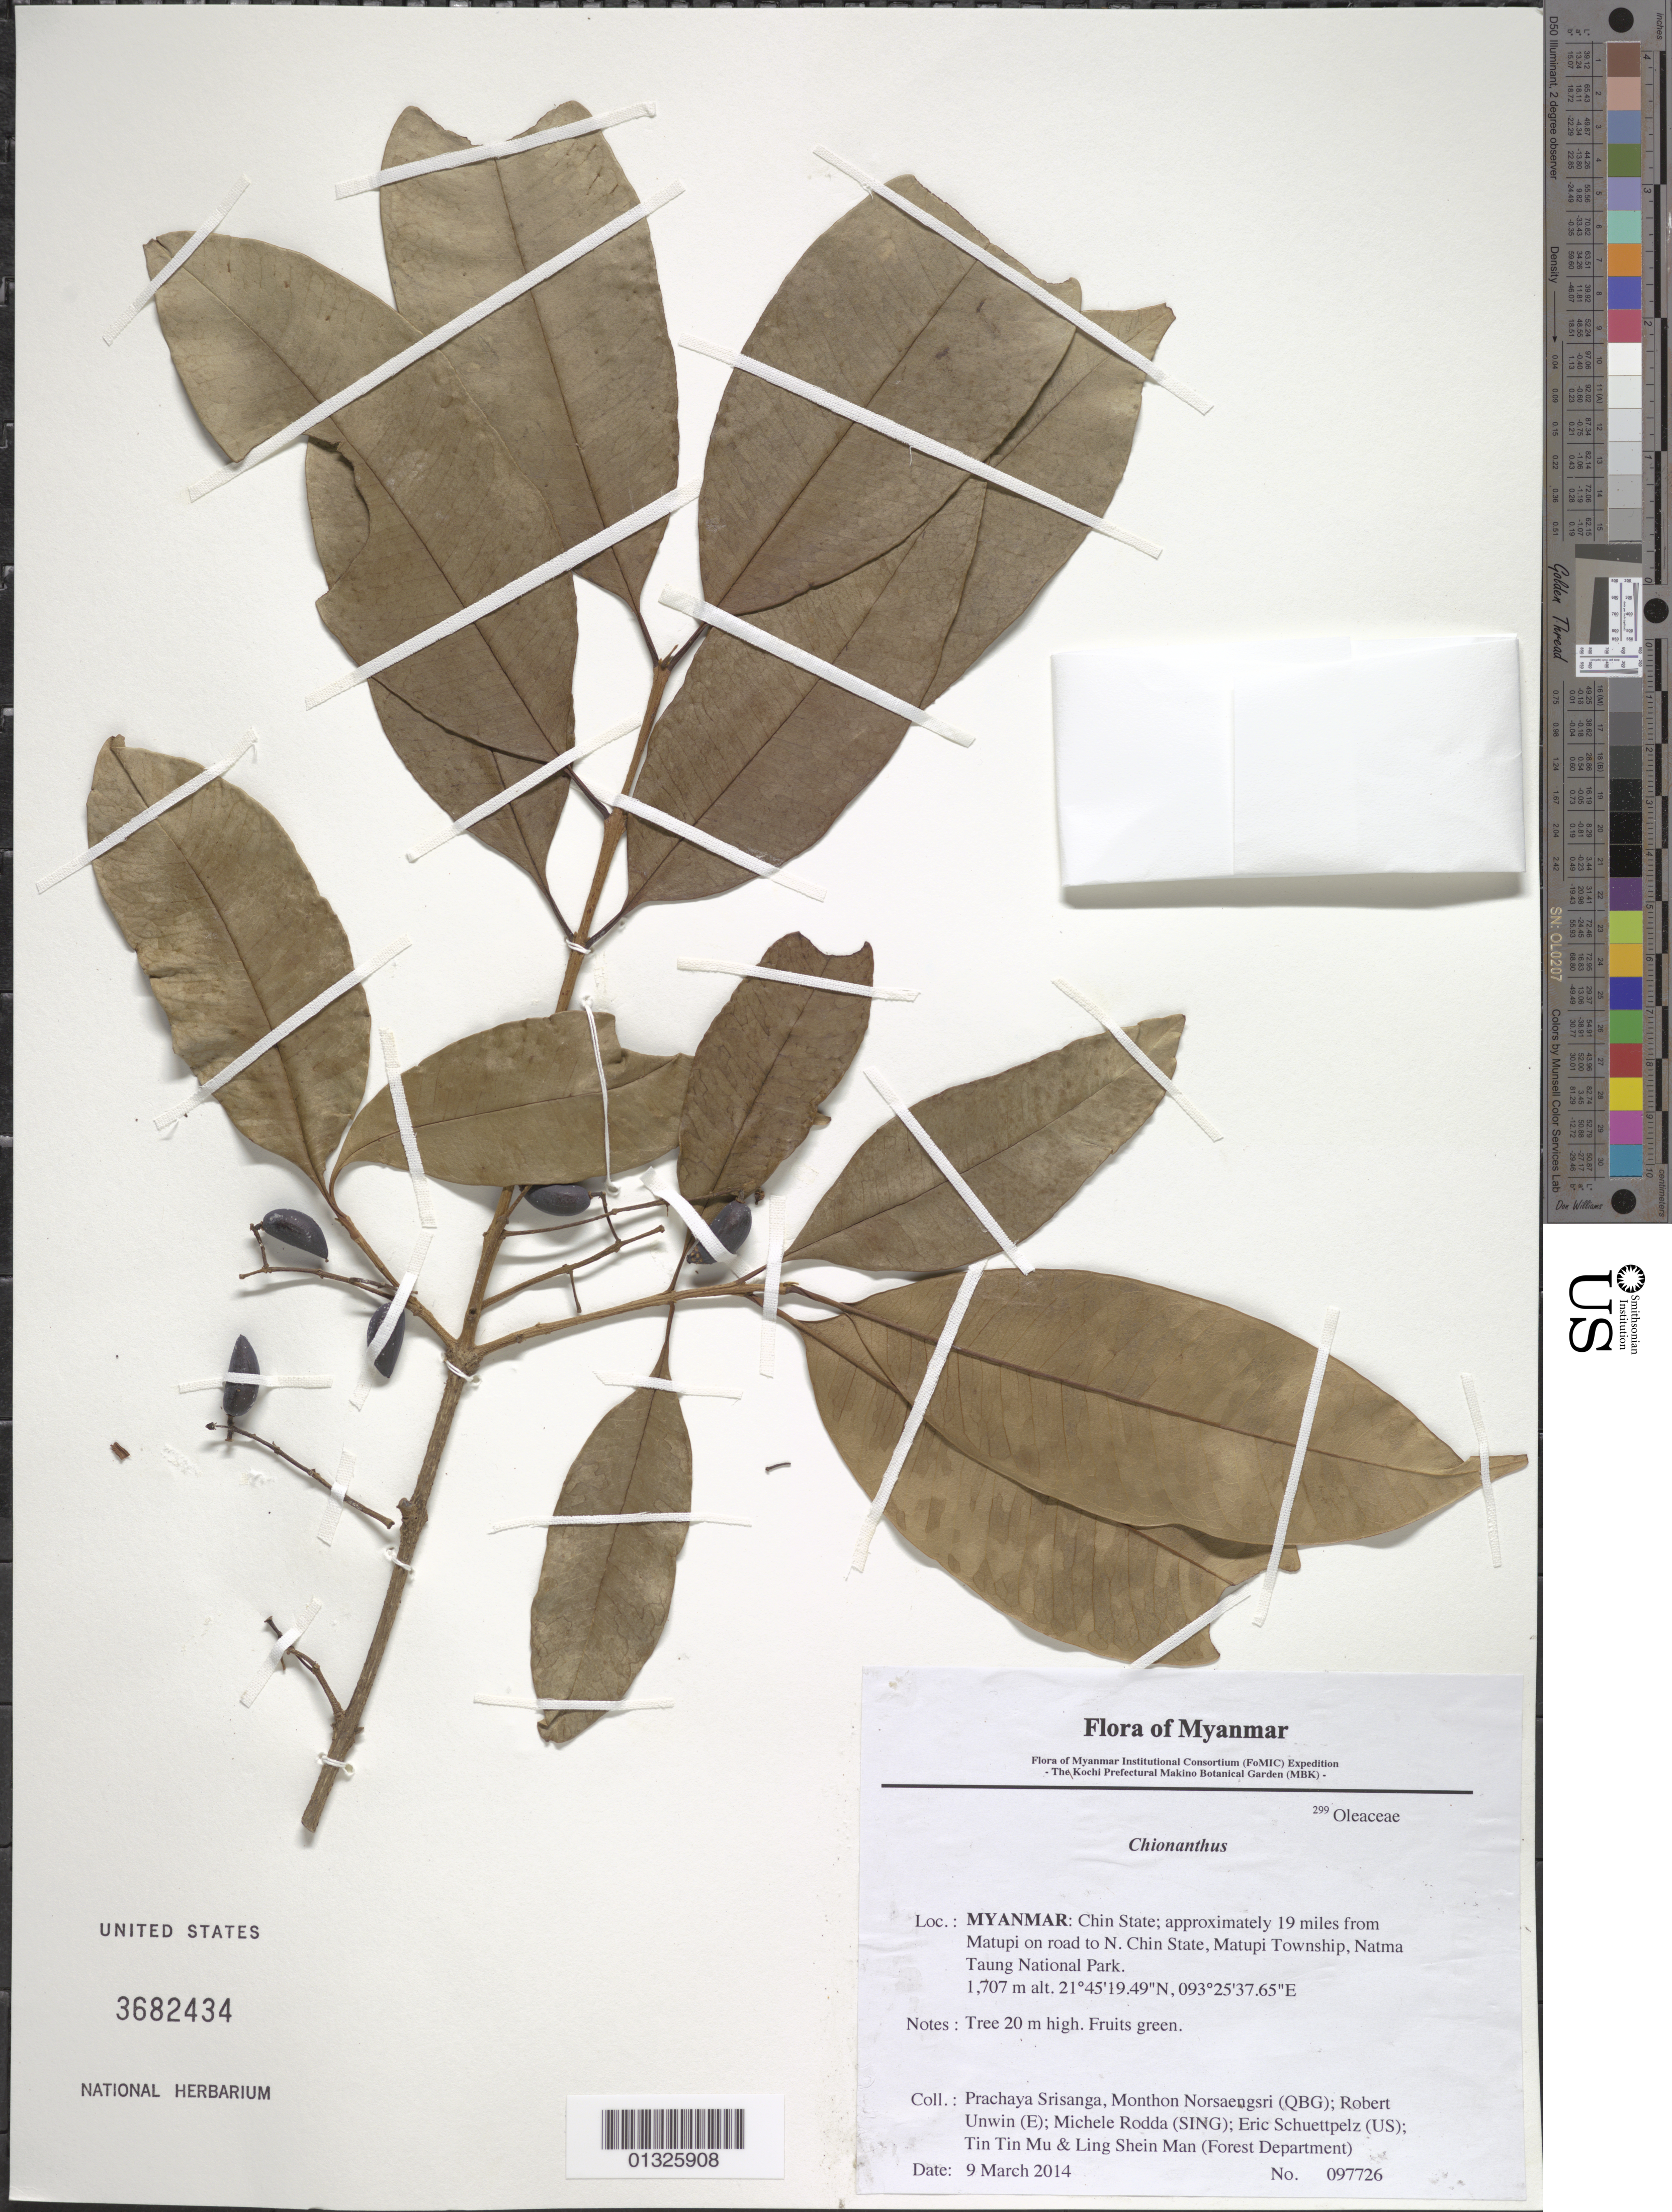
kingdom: Plantae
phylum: Tracheophyta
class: Magnoliopsida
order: Lamiales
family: Oleaceae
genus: Chionanthus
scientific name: Chionanthus sp.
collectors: P. Srisanga, M. Norsaengsri, R. Unwin, M. Rodda, E. Schuettpelz, Tin Tin Mu & Ling Shein Man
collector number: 97726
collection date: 2014-03-09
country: Myanmar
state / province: Chin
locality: Approximately 19 miles from Matupi on road to N. Chin State, Matupi Township, Natma Taung National Park.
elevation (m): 1707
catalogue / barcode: US 3682434